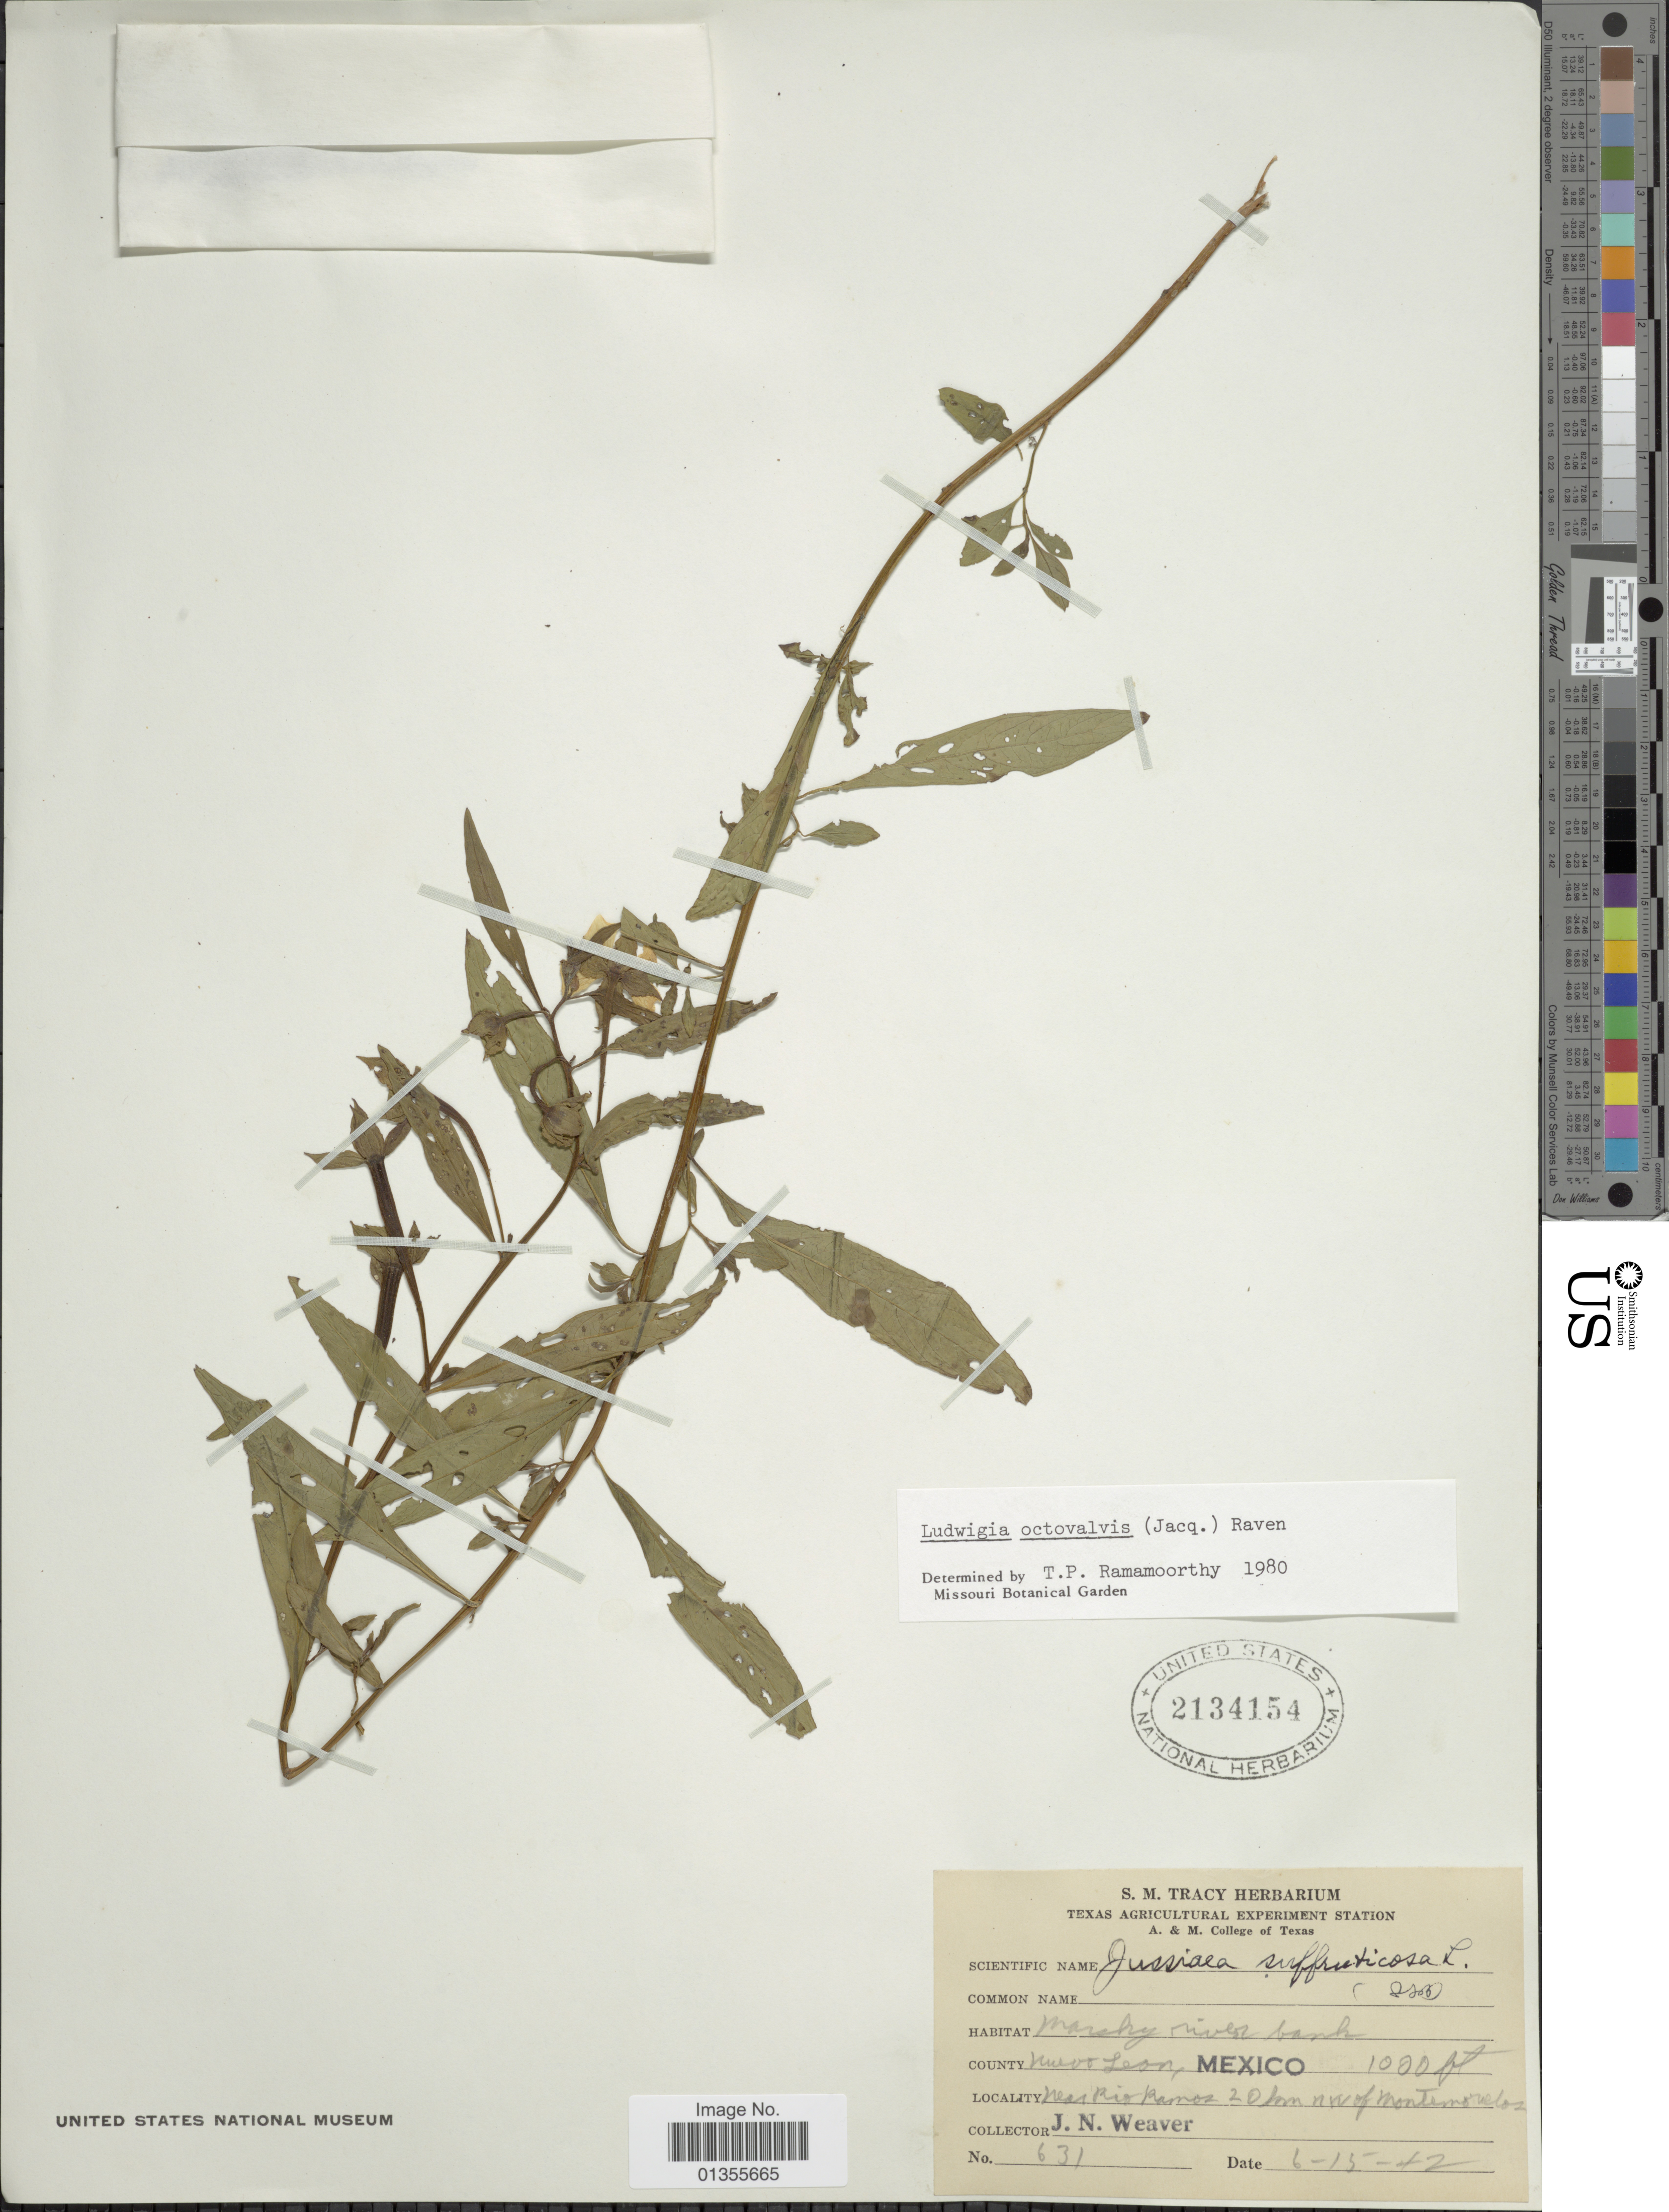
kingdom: Plantae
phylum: Tracheophyta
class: Magnoliopsida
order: Myrtales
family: Onagraceae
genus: Ludwigia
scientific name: Ludwigia octovalvis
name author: (Jacq.) P.H. Raven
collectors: J. N. Weaver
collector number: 631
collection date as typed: Transcribed d/m/y: 15/6/42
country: Mexico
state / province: Nuevo León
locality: Near Rio Ramos 20 km NW of Montemorelos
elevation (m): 305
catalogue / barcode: US 2134154